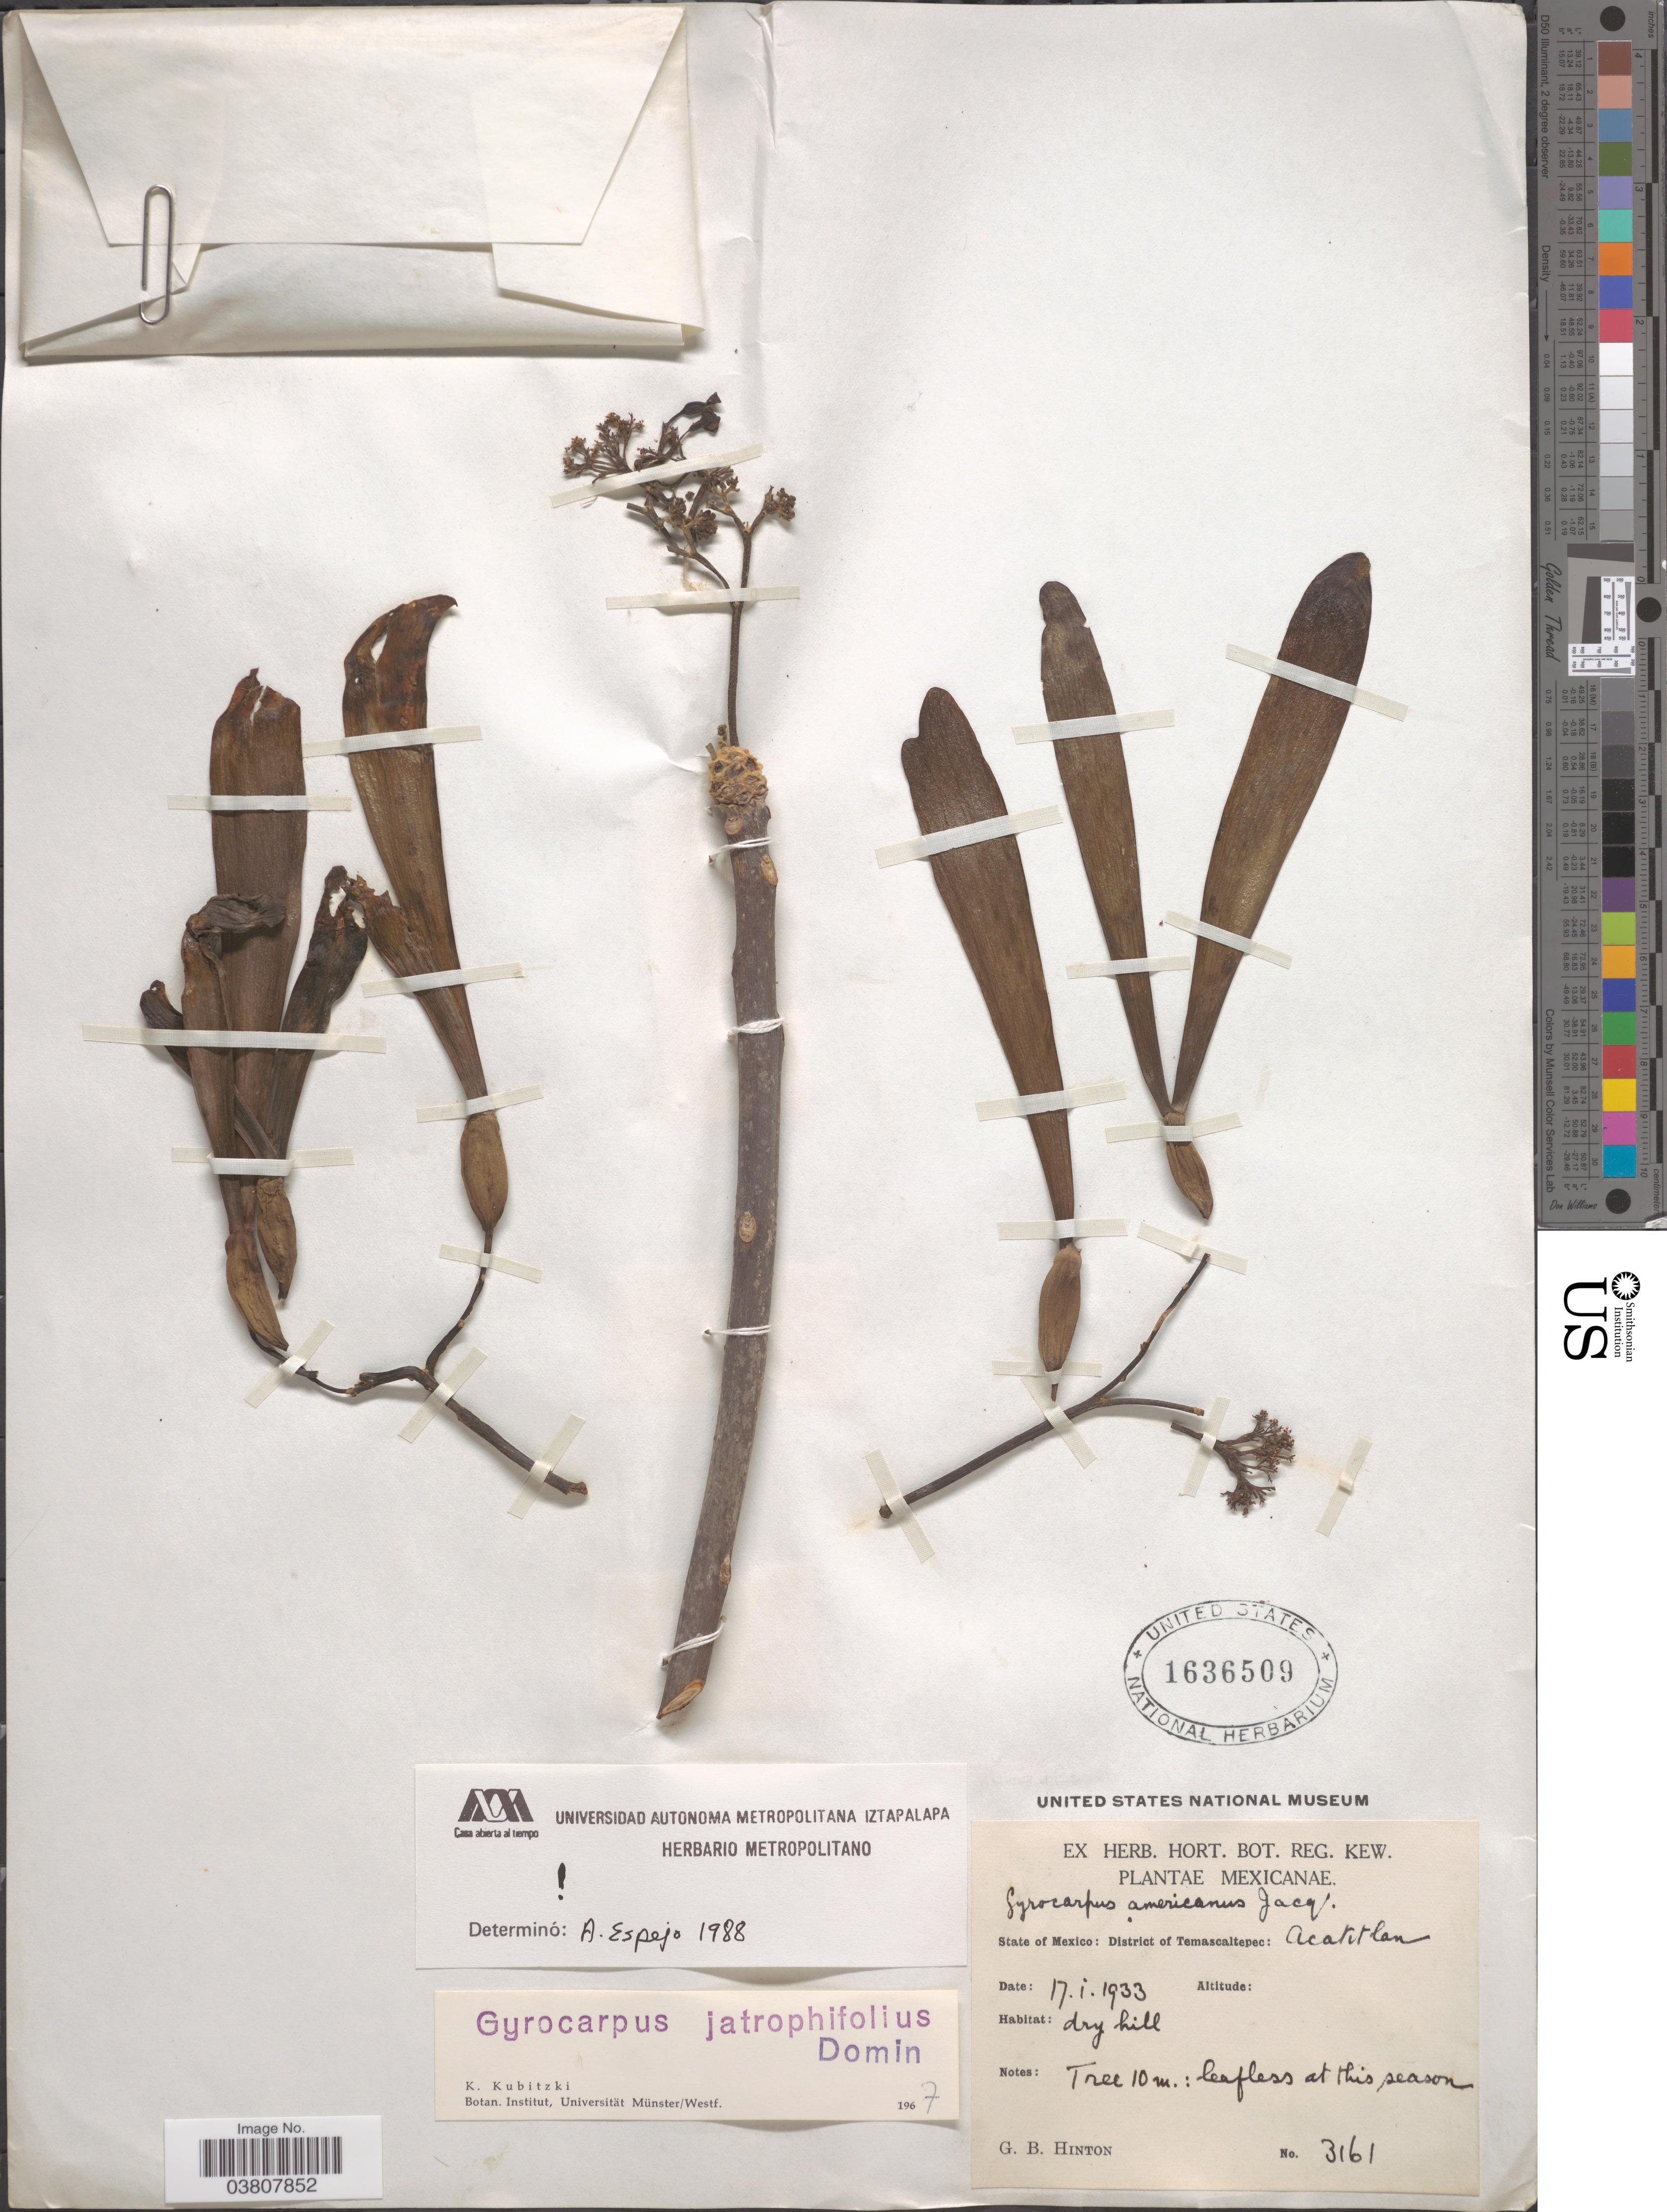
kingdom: Plantae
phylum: Tracheophyta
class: Magnoliopsida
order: Laurales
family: Hernandiaceae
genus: Gyrocarpus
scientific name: Gyrocarpus jatrophifolius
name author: Domin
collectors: G. B. Hinton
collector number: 3161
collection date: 1933-01-17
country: Mexico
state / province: México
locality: District of Temascaltepec: Acatitlan.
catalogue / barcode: US 1636509